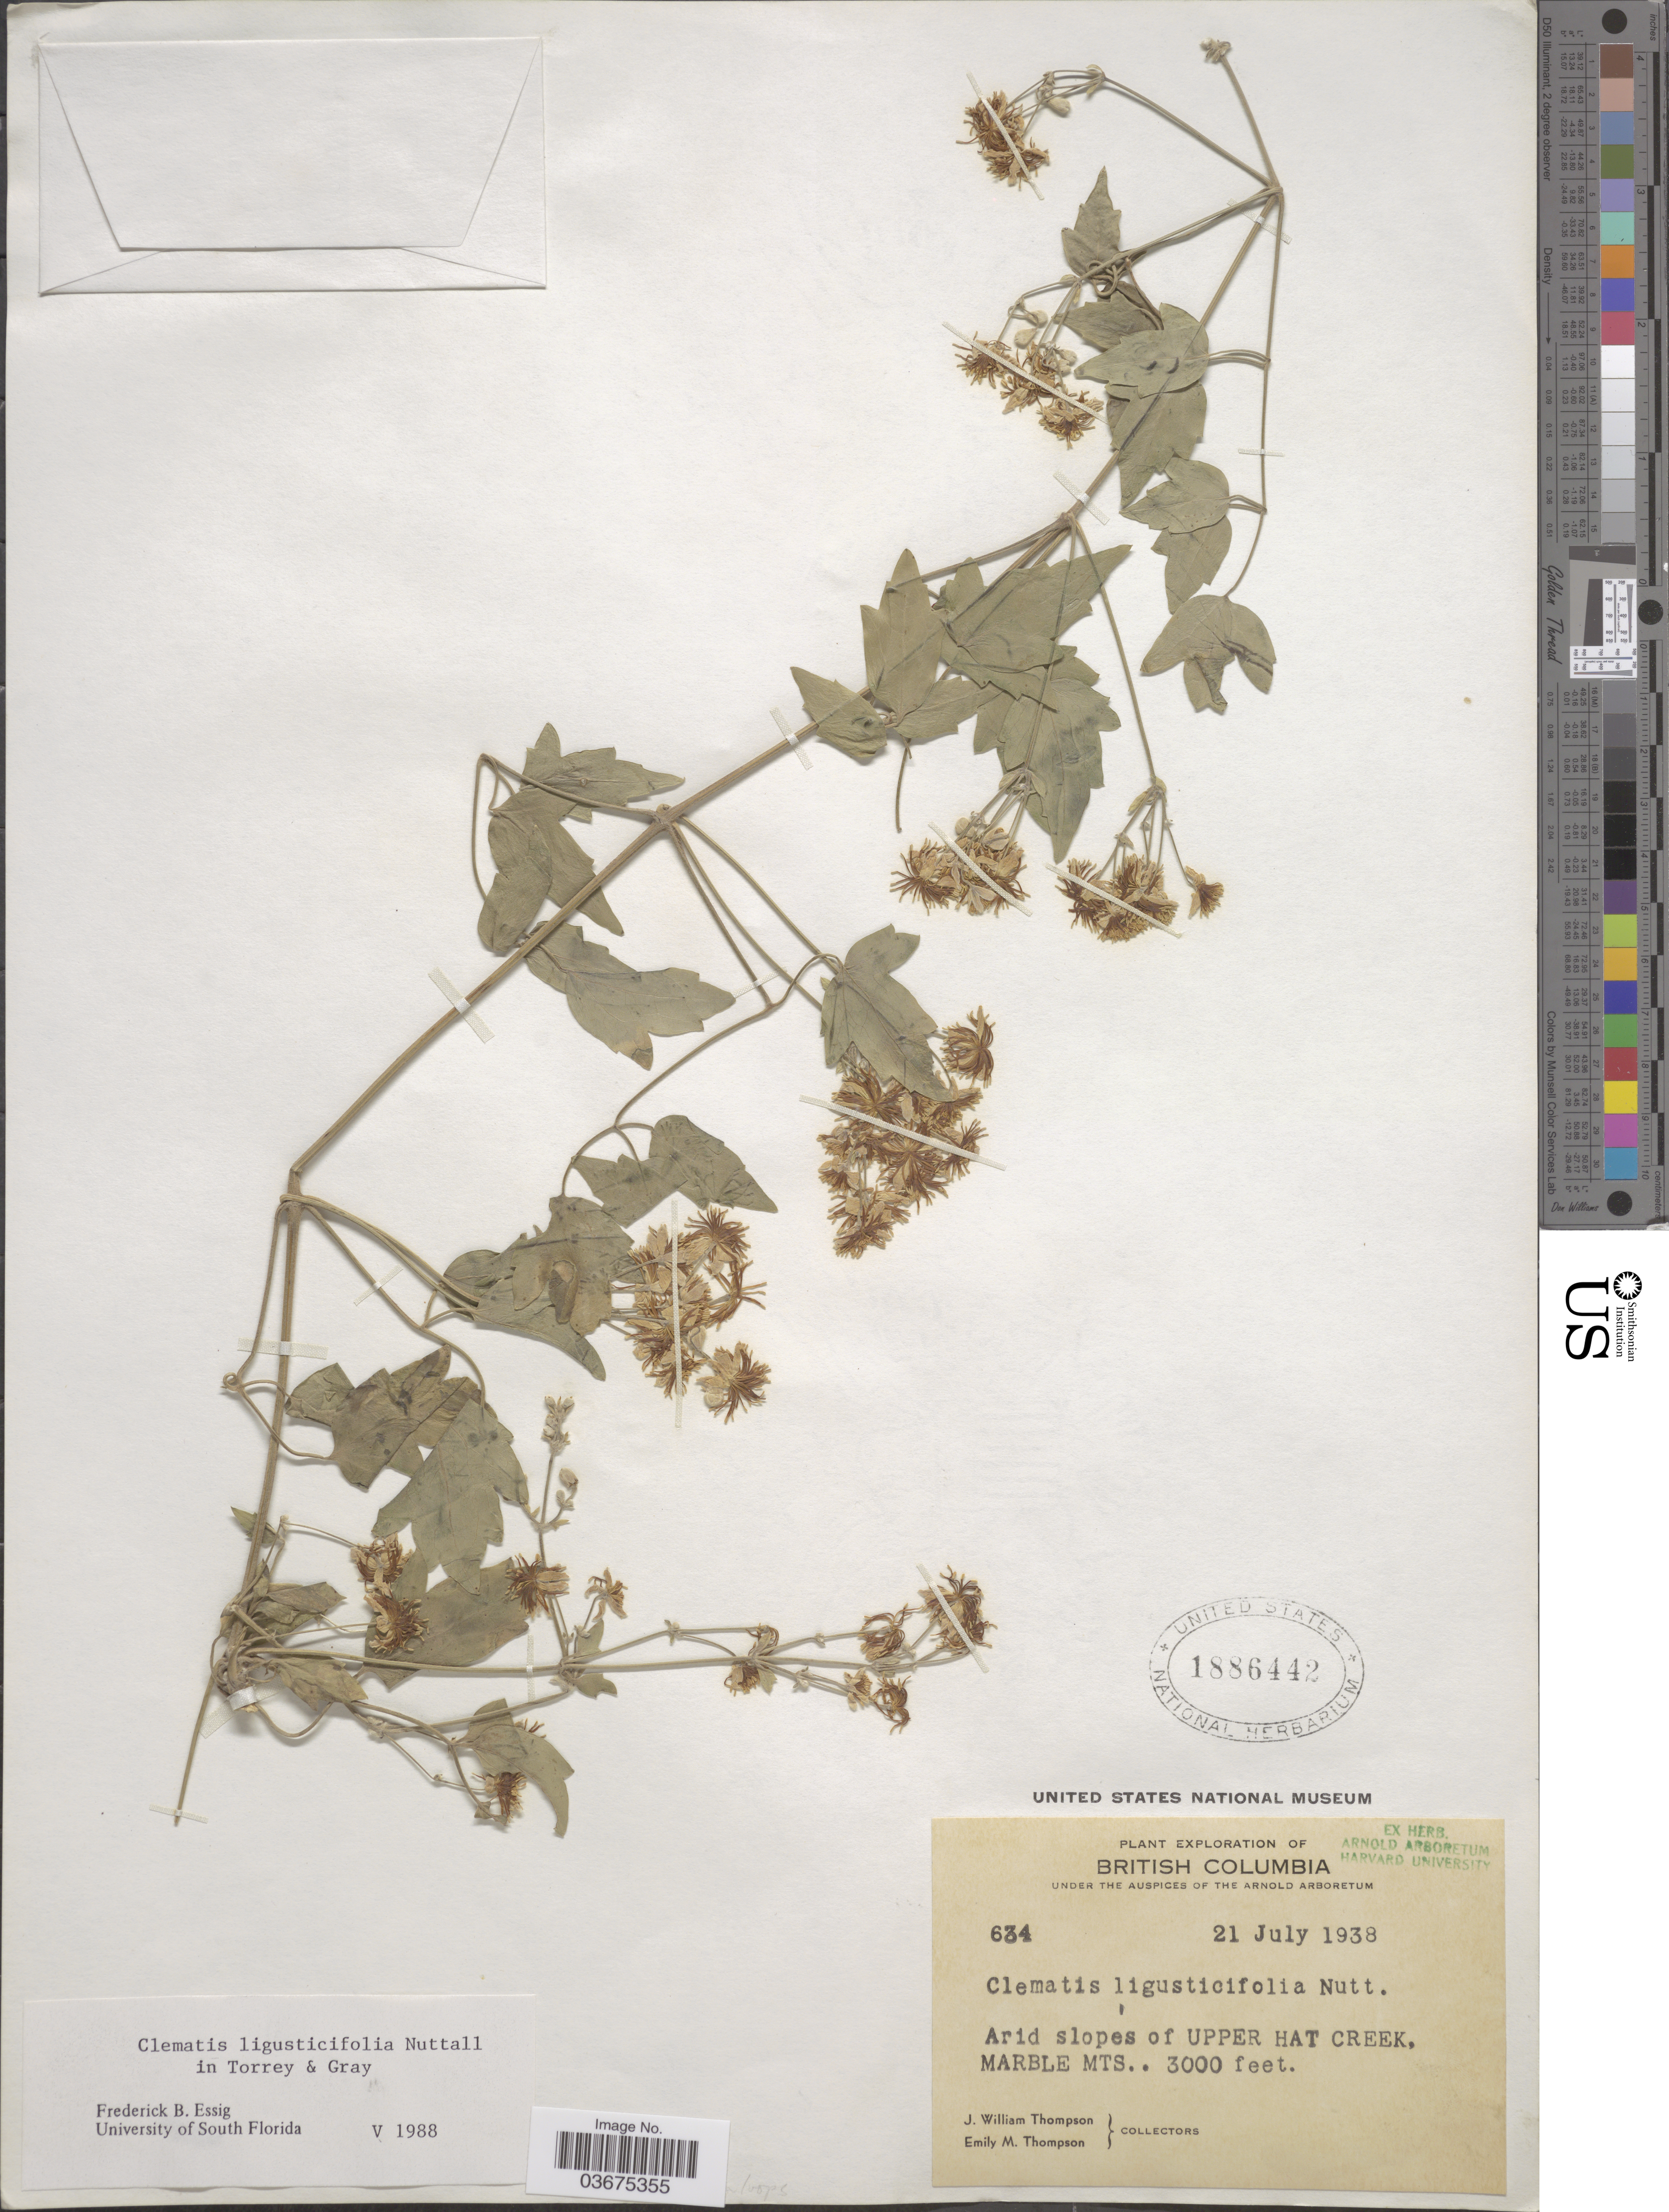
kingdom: Plantae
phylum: Tracheophyta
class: Magnoliopsida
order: Ranunculales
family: Ranunculaceae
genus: Clematis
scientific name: Clematis ligusticifolia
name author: Nutt.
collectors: J. W. Thompson & E. M. Thompson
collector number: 634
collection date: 1938-07-21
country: Canada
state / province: British Columbia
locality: Arid slopes of Upper Hat Creek. Marble Mts.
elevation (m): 914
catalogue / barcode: US 1886442